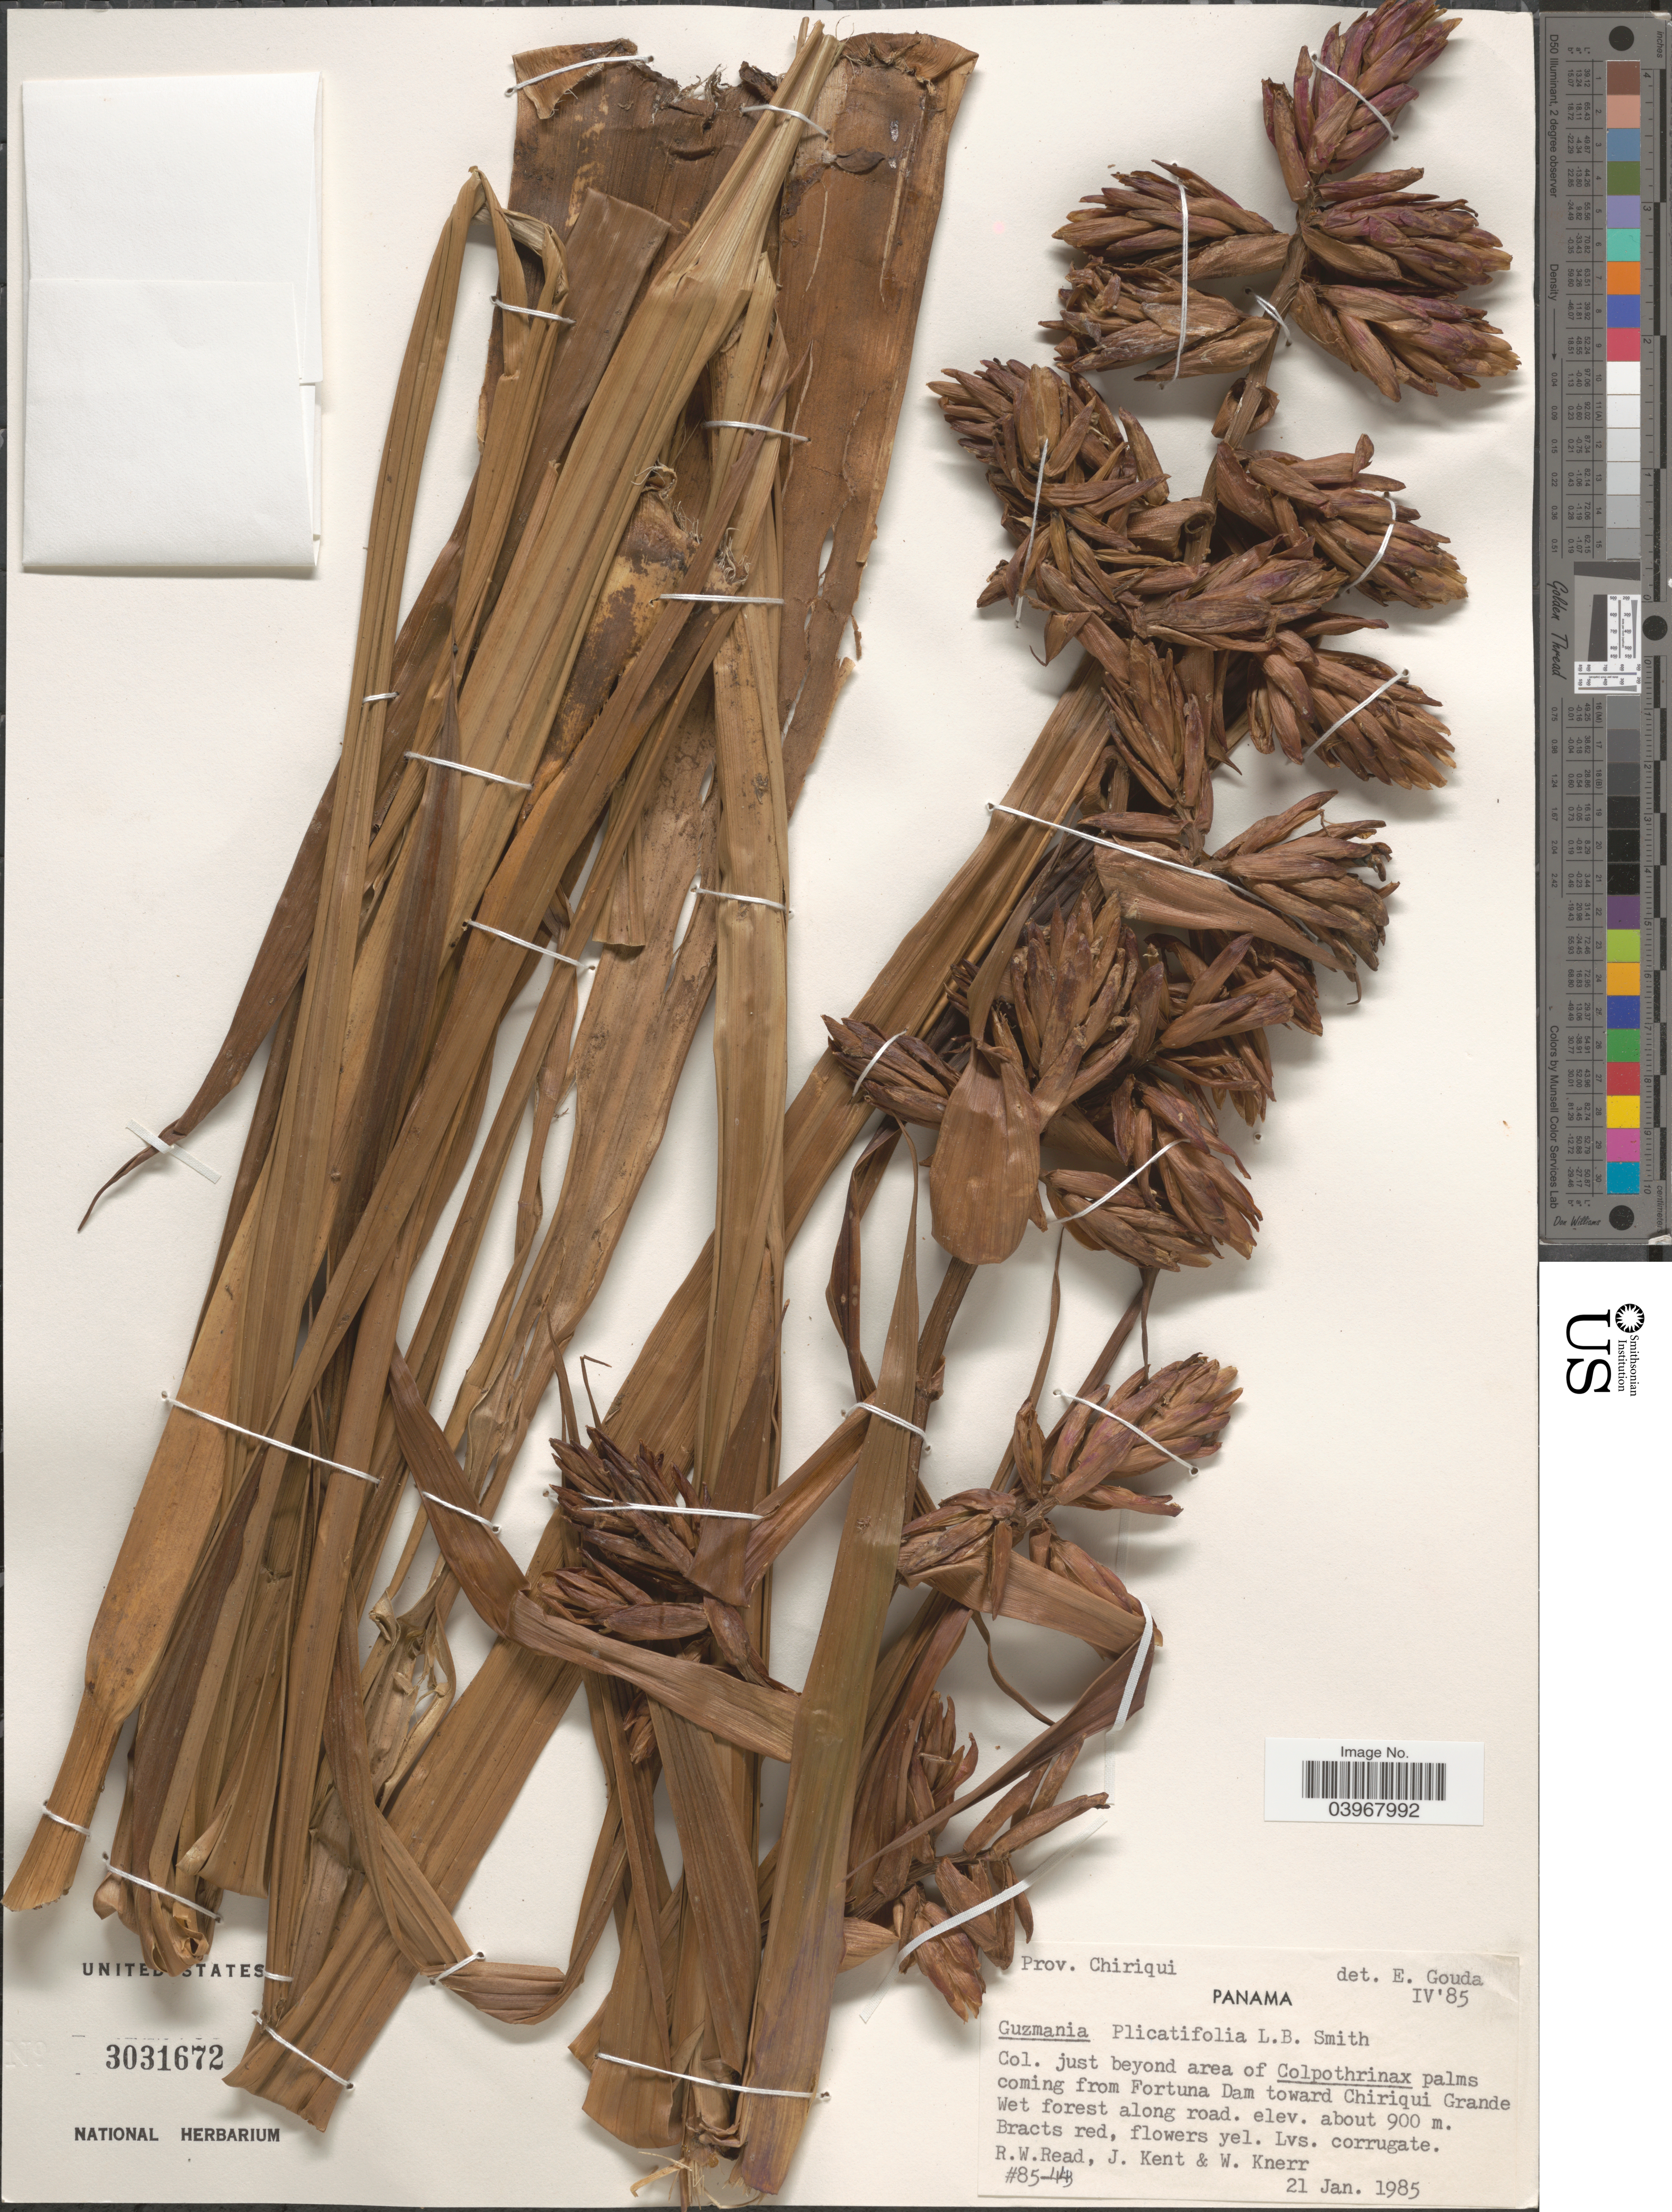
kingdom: Plantae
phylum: Tracheophyta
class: Liliopsida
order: Poales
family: Bromeliaceae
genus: Guzmania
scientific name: Guzmania plicatifolia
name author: L.B. Sm.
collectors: R. W. Read, J. Kent & W. Knerr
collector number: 85-44*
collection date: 1985-01-21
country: Panama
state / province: Chiriqui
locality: Coming from Fortuna Dam toward Chiriqui Grande Wet forest along road.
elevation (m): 900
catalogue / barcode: US 3031672